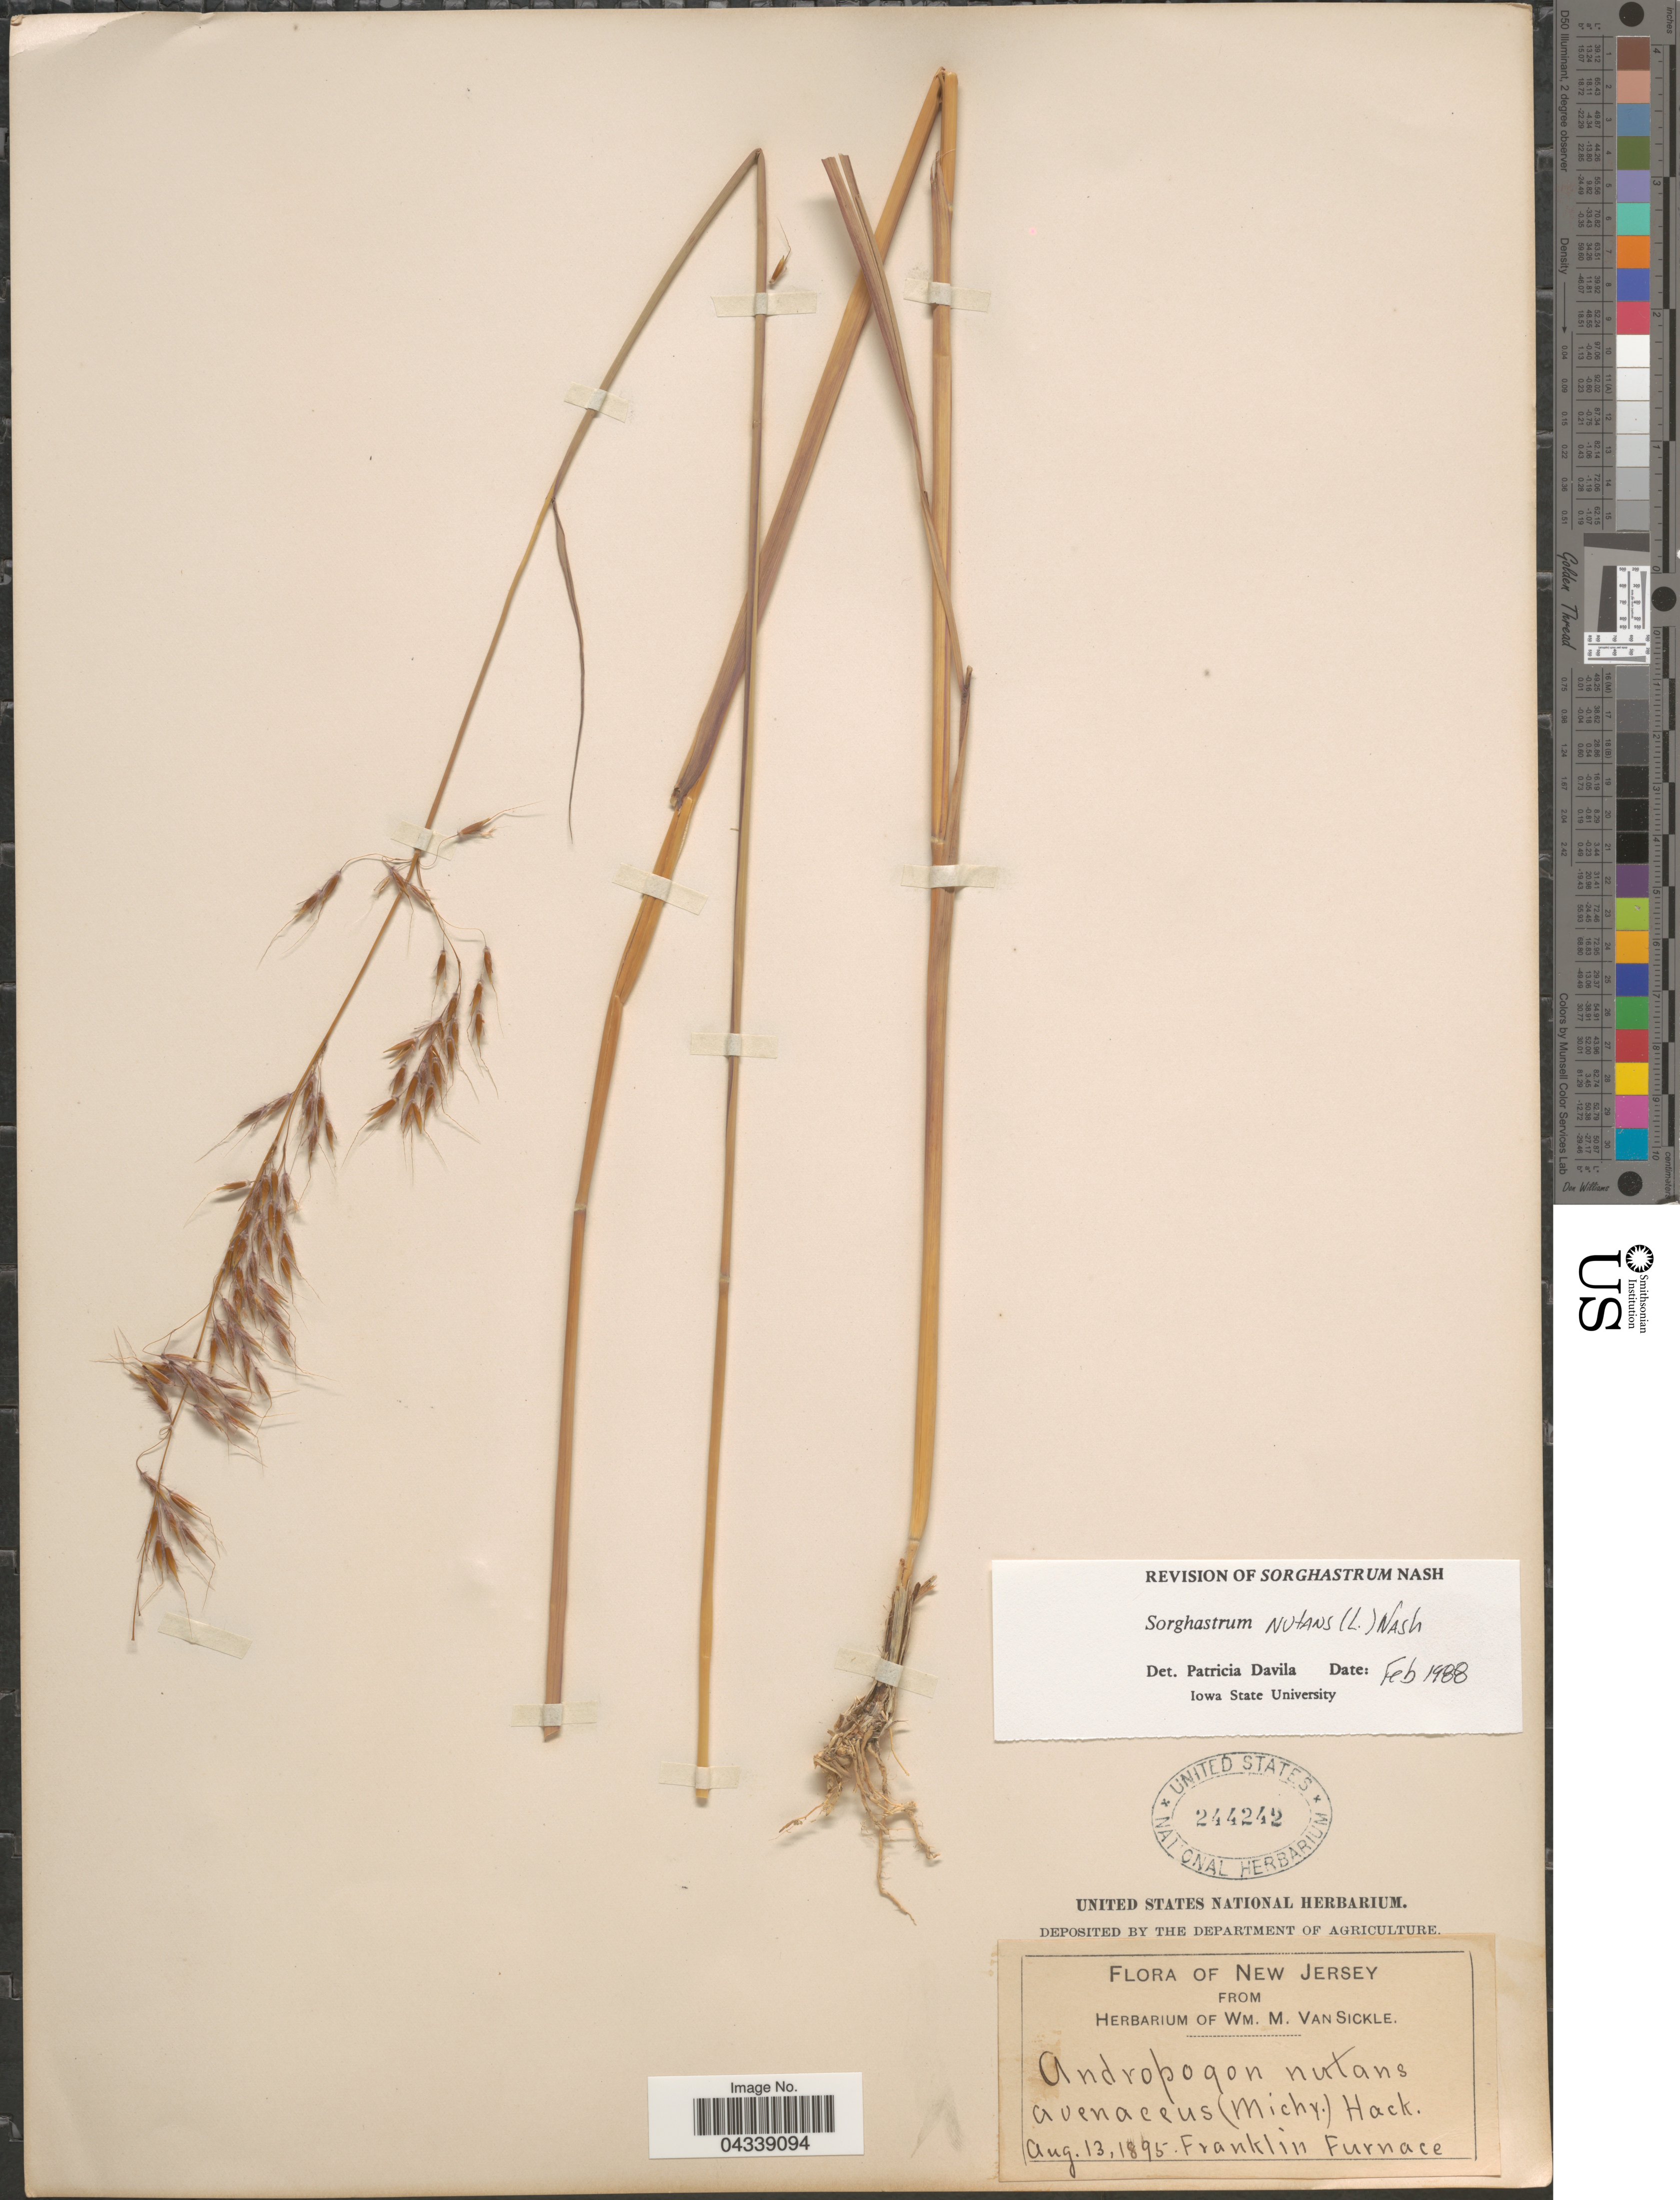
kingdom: Plantae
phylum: Tracheophyta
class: Liliopsida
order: Poales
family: Poaceae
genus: Sorghastrum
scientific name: Sorghastrum nutans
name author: (L.) Nash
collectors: F. Furnace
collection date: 1895-08-13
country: United States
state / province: New Jersey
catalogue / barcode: US 244242